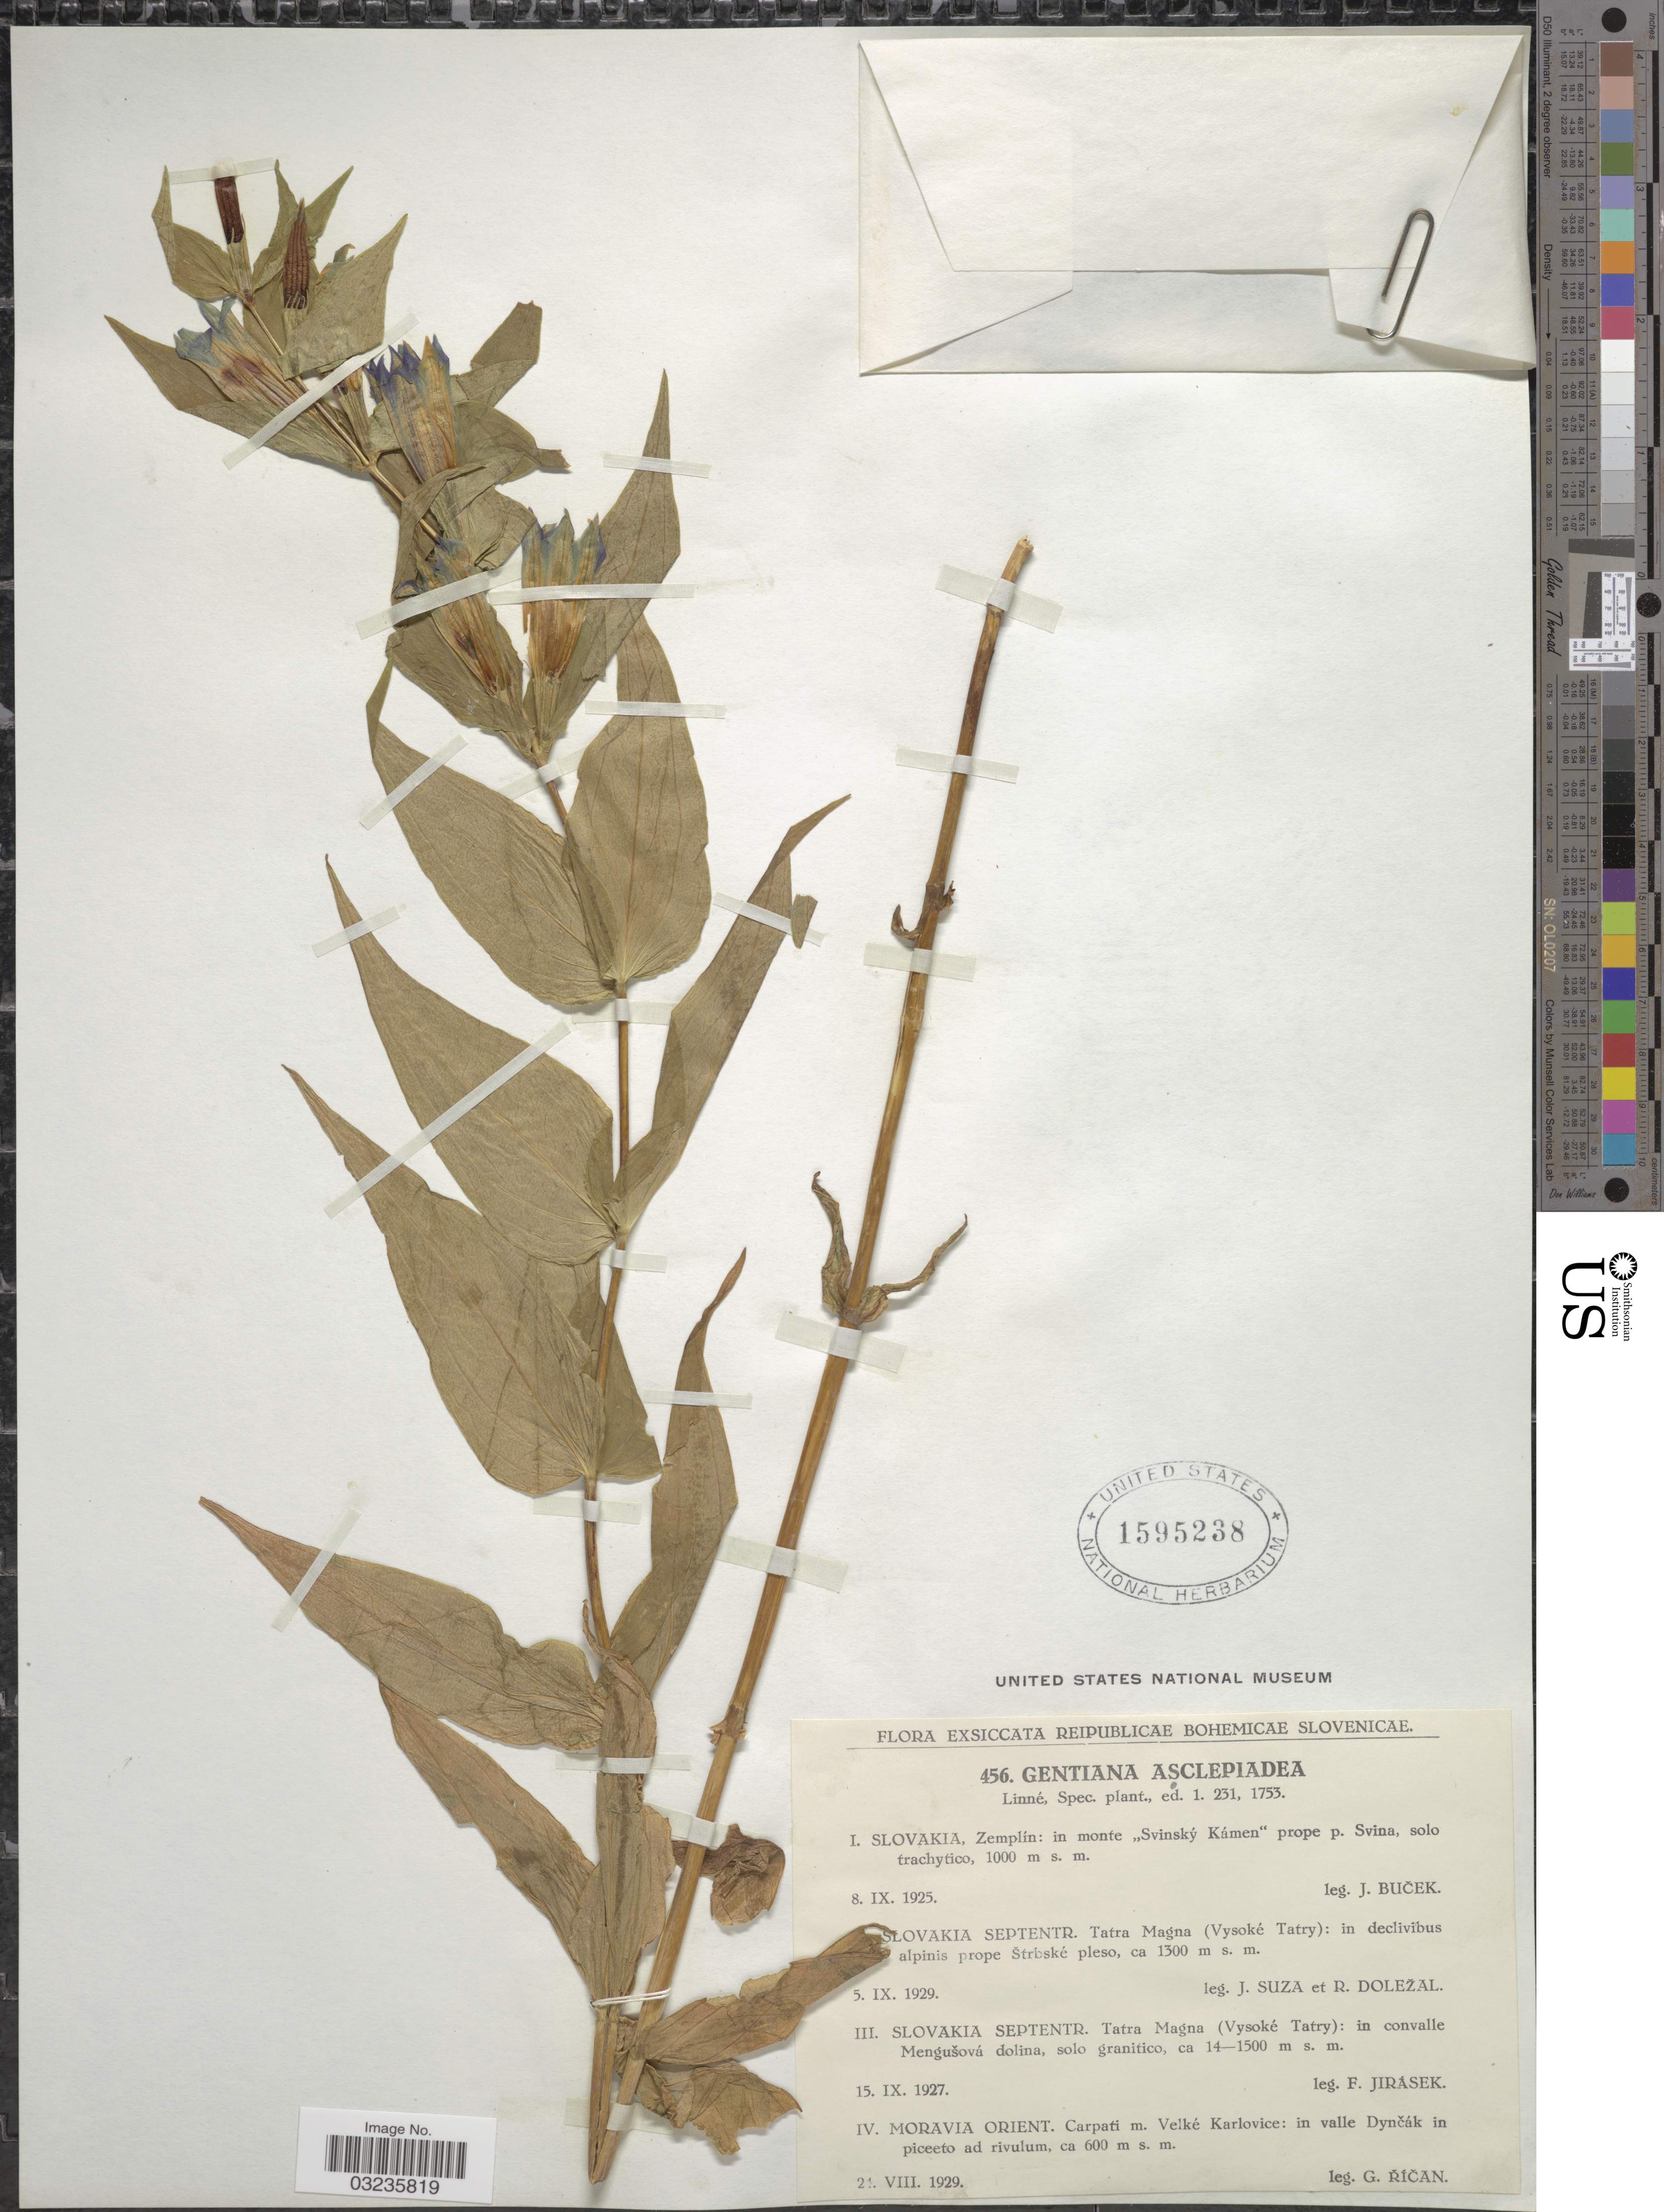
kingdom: Plantae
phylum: Tracheophyta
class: Magnoliopsida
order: Gentianales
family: Gentianaceae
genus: Gentiana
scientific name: Gentiana asclepiadea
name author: L.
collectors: F. Jirasek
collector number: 456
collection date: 1927-09-15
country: Slovakia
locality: Reipublicae Bohemicae Slovenicae. Slovakia Septentr. Tatra Magna (Vysoké Tatry): in convalle Mengusová dolina, solo granitico.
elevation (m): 1400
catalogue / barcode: US 1595238-3